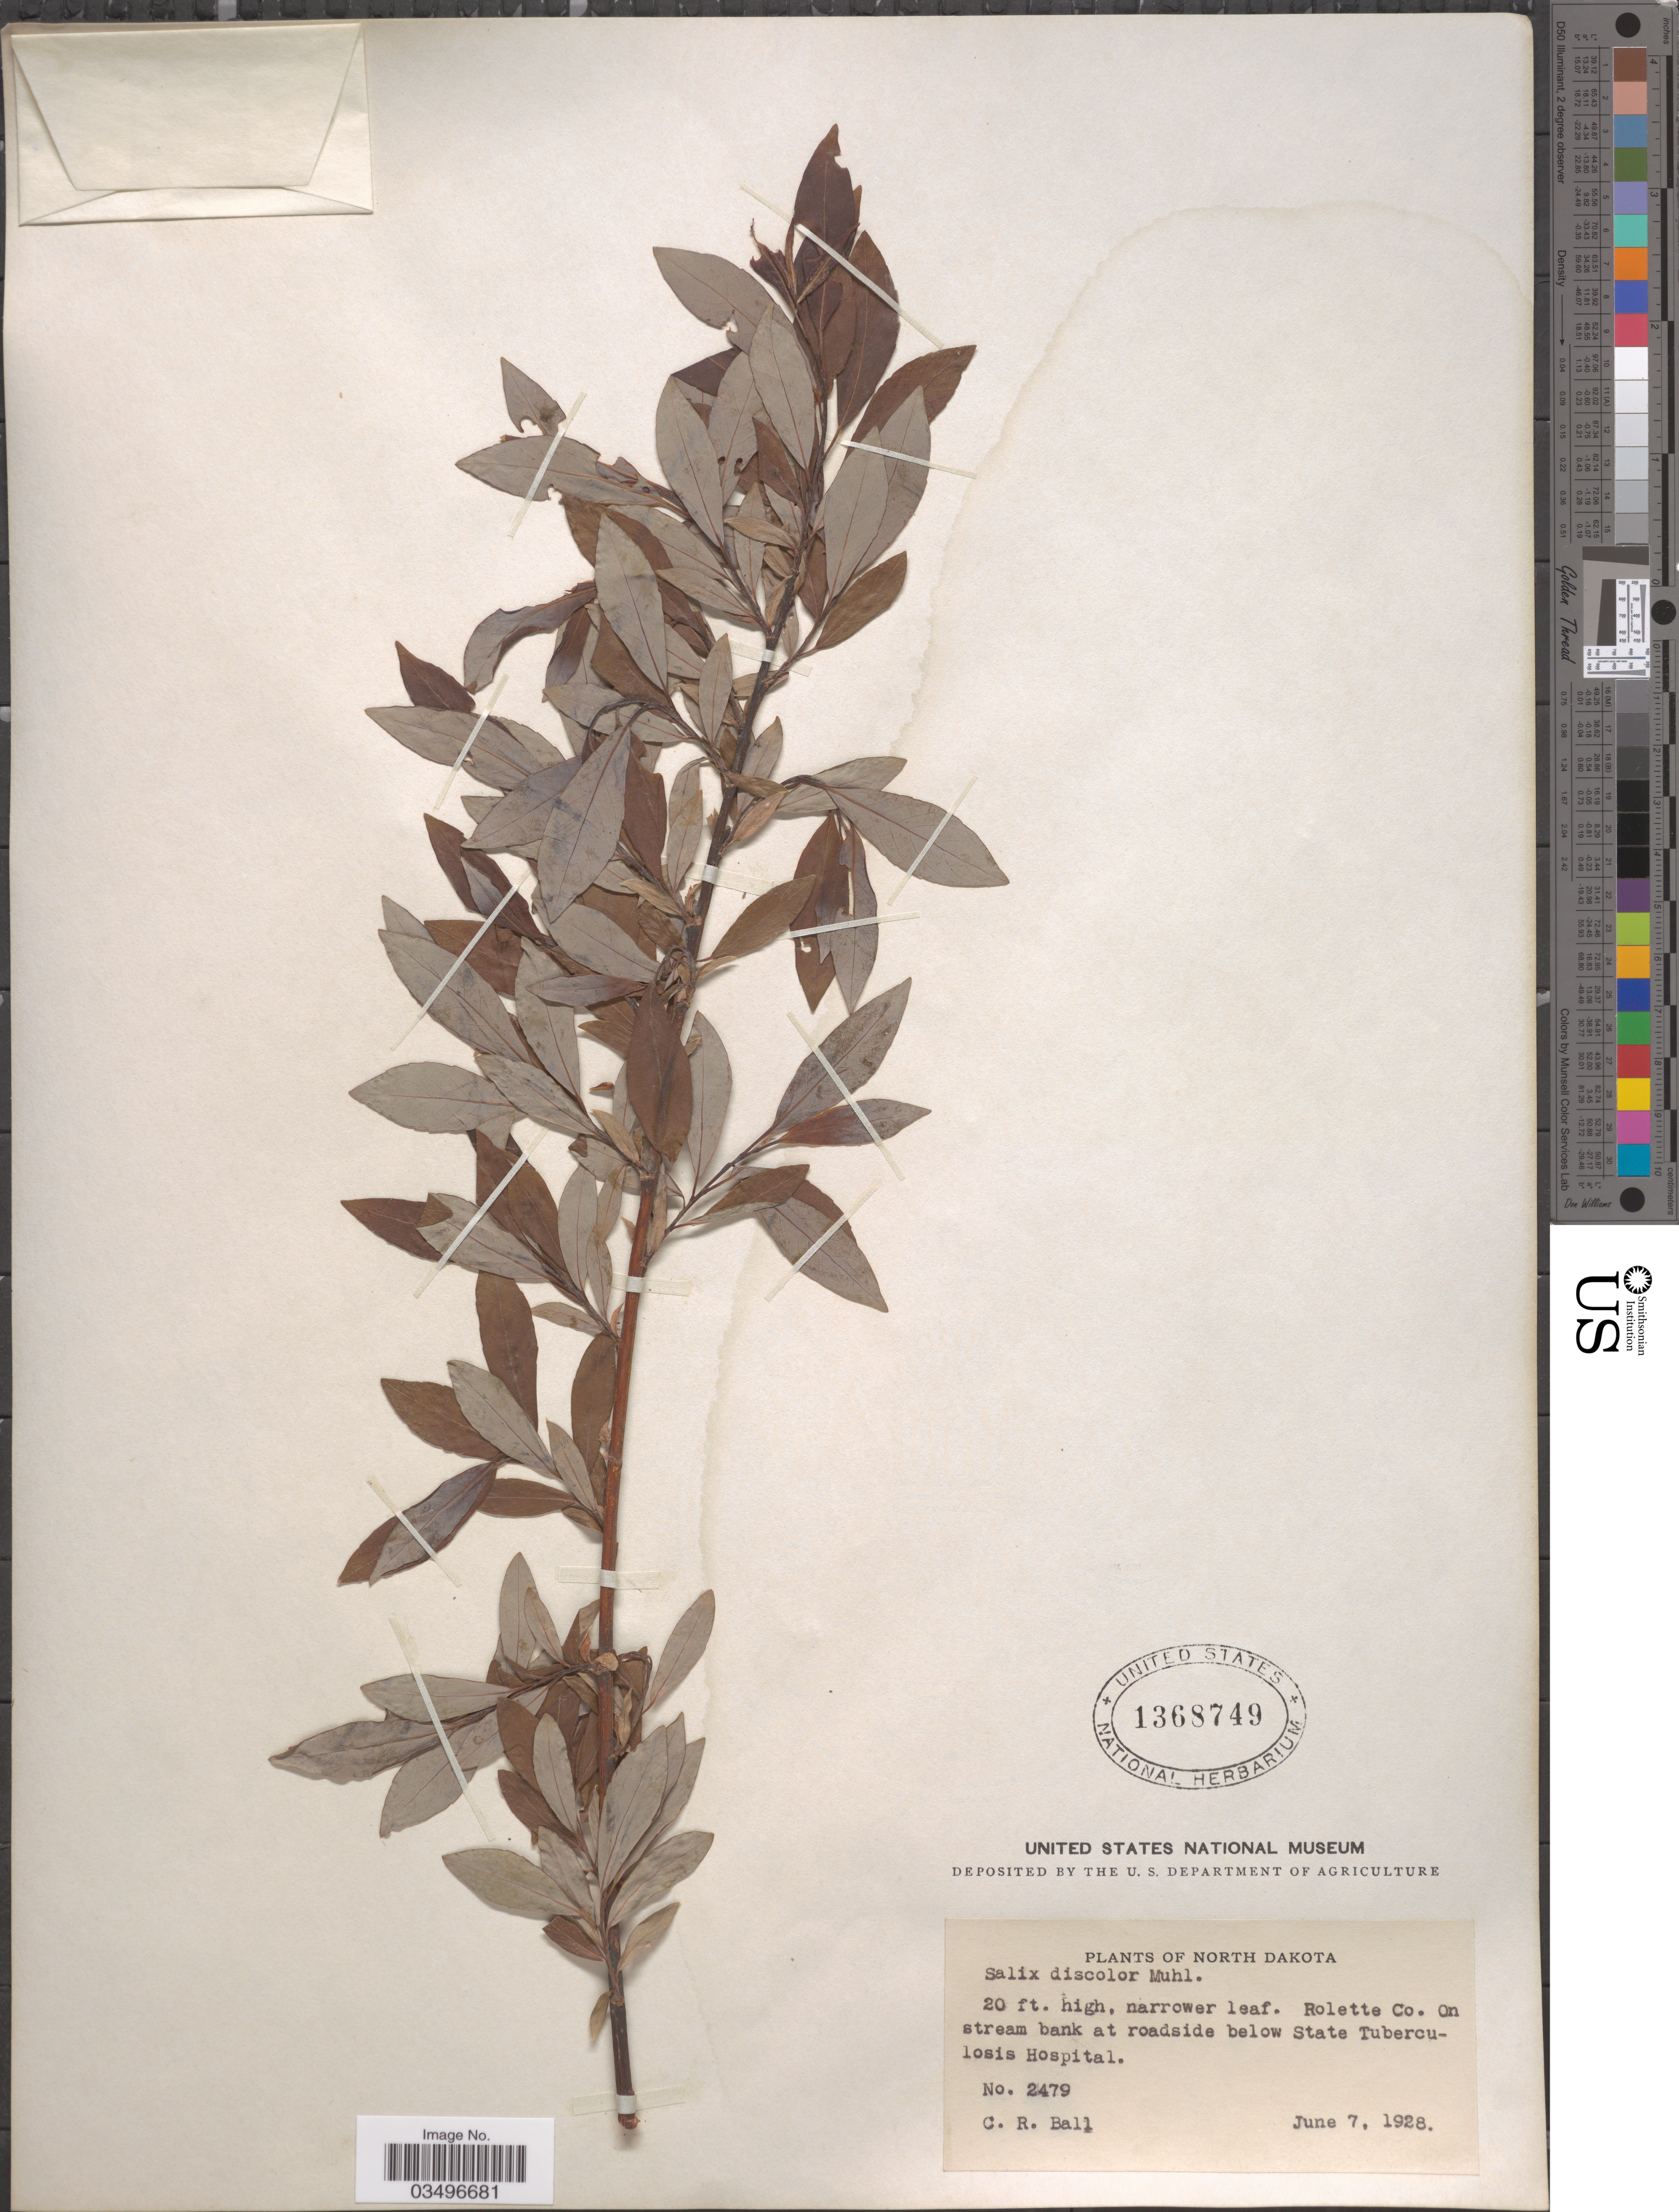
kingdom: Plantae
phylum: Tracheophyta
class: Magnoliopsida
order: Malpighiales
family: Salicaceae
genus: Salix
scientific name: Salix discolor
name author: Muhl.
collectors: C. R. Ball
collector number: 2479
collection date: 1928-06-07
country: United States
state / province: North Dakota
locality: Rolette Co. On stream bank at roadside below State Tuberculosis Hospital.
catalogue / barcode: US 1368749